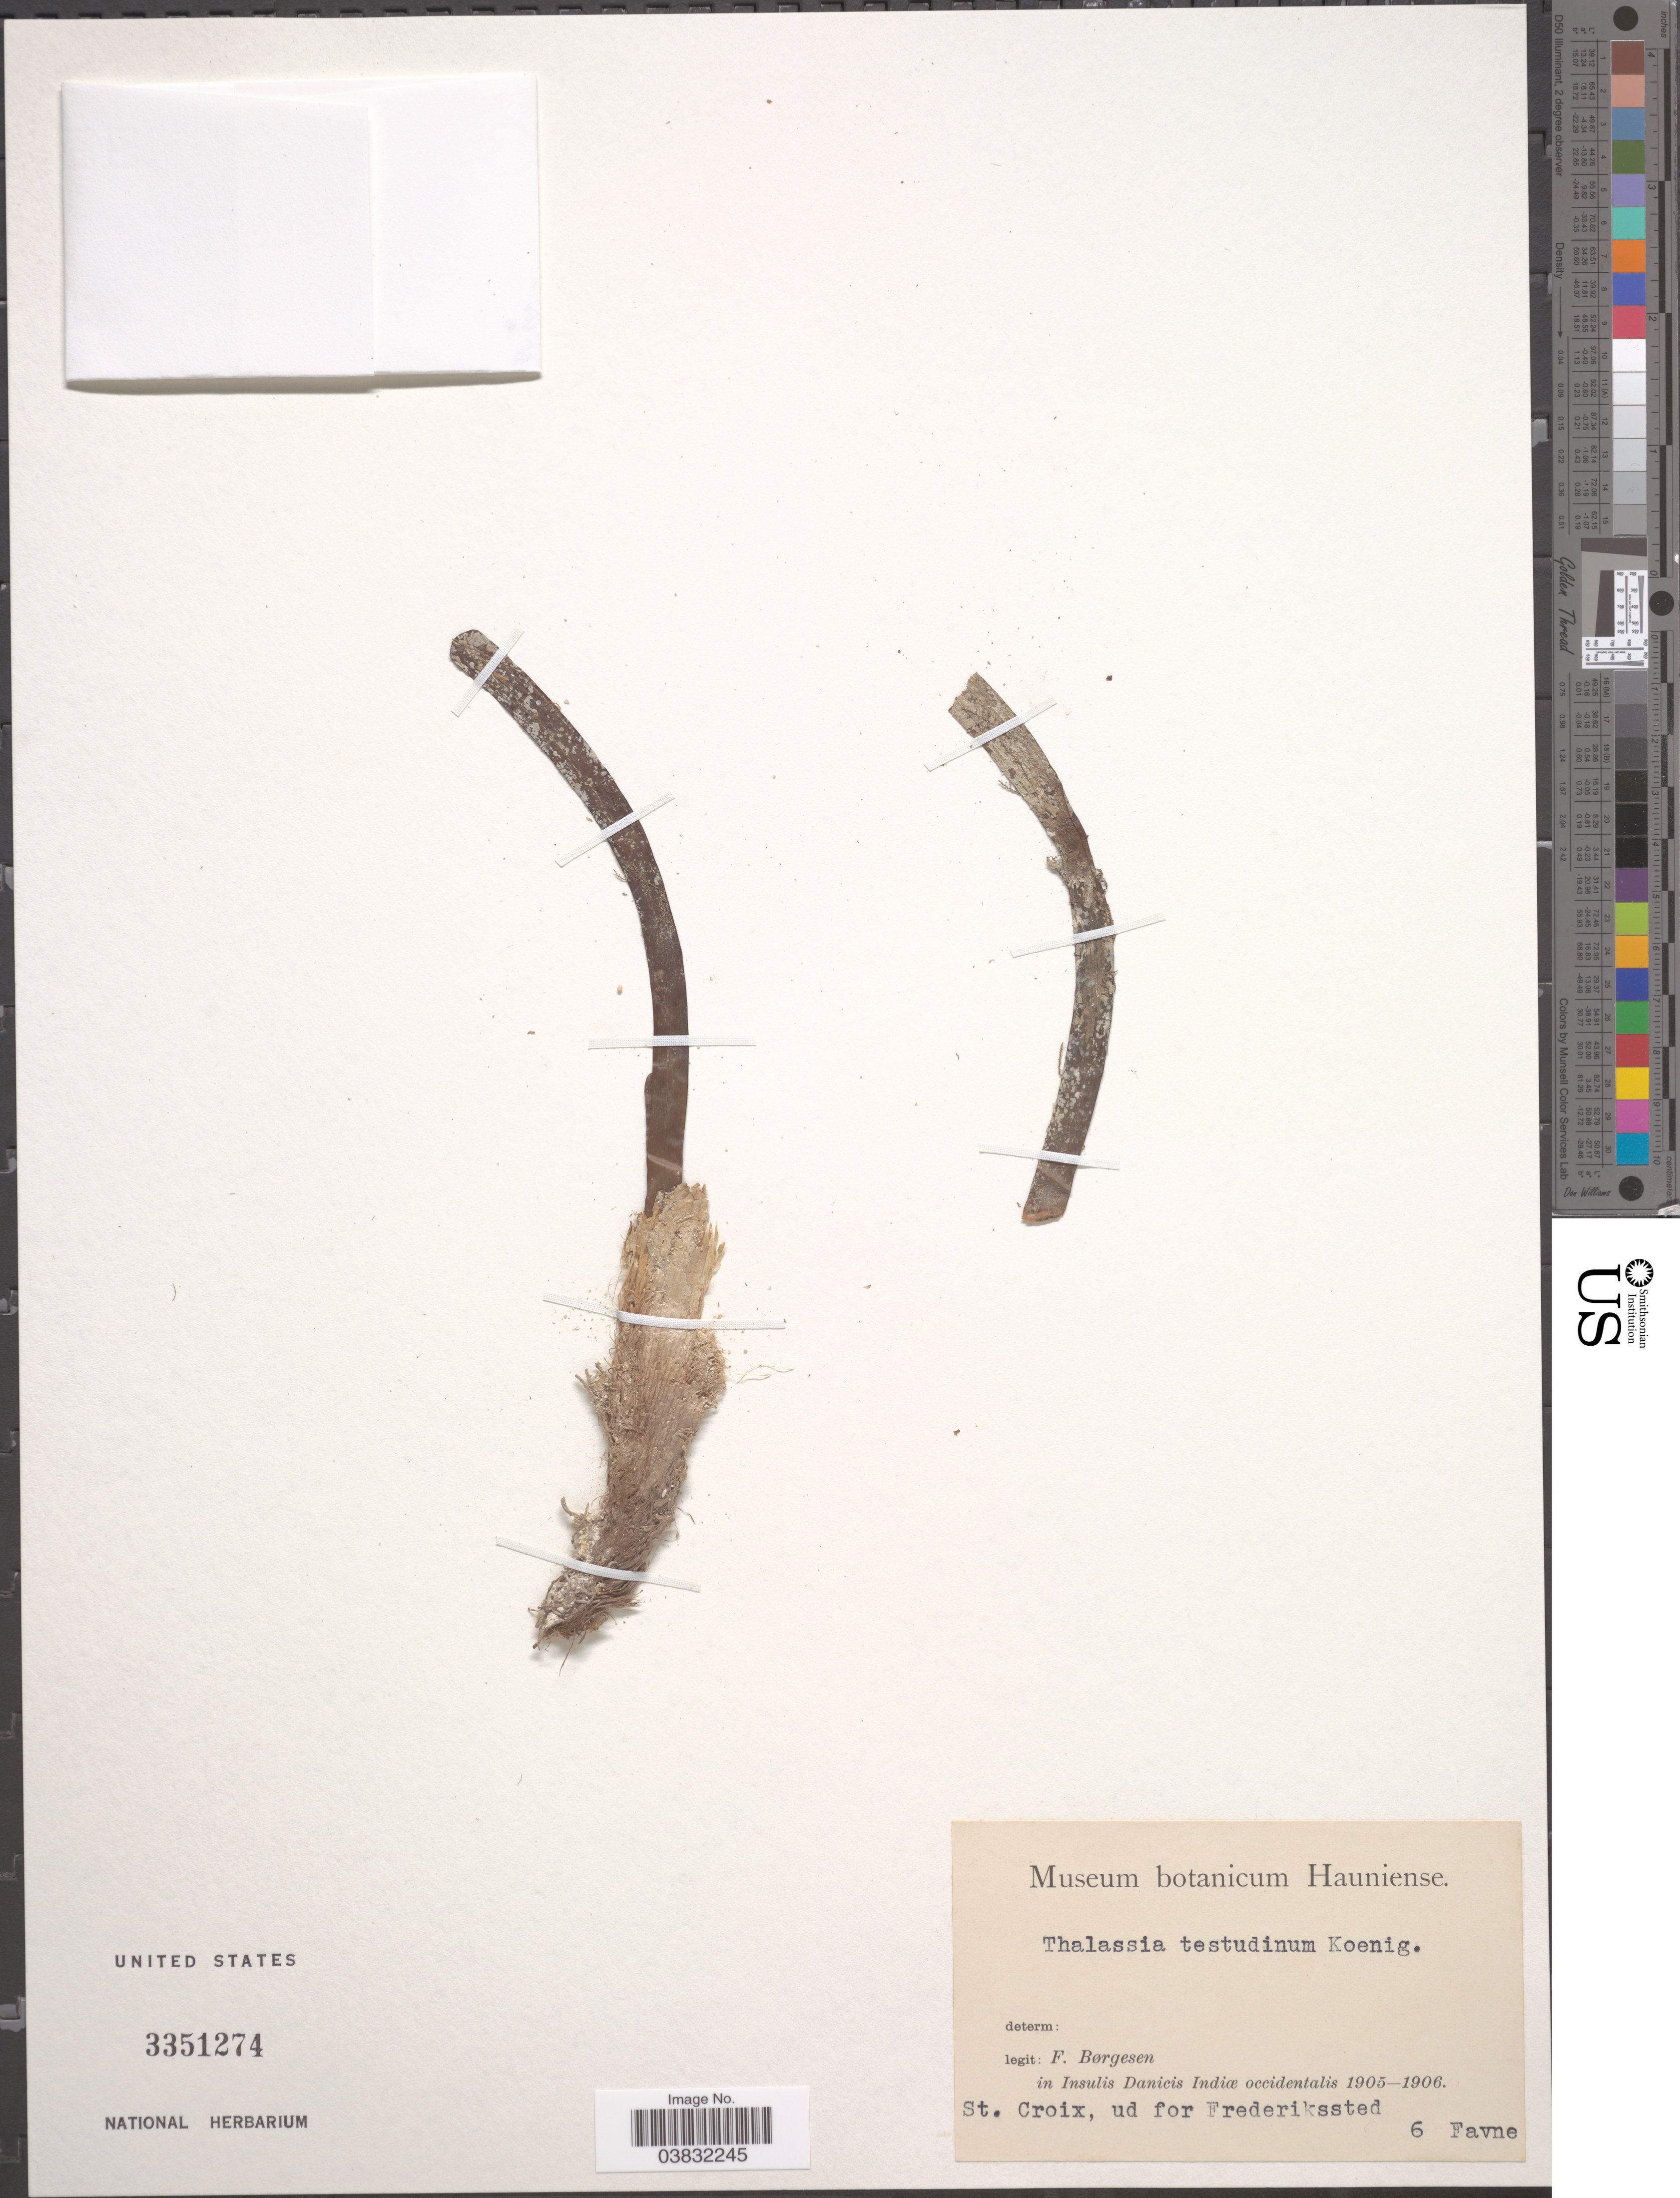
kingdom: Plantae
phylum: Tracheophyta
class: Liliopsida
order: Alismatales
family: Hydrocharitaceae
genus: Thalassia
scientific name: Thalassia testudinum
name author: Banks & Sol. ex K.D. Koenig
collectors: F. C. Børgesen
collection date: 1905/1906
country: U.S. Virgin Islands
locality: St. Croix, ud for Frederikssted 6 Favne.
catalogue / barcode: US 3351274